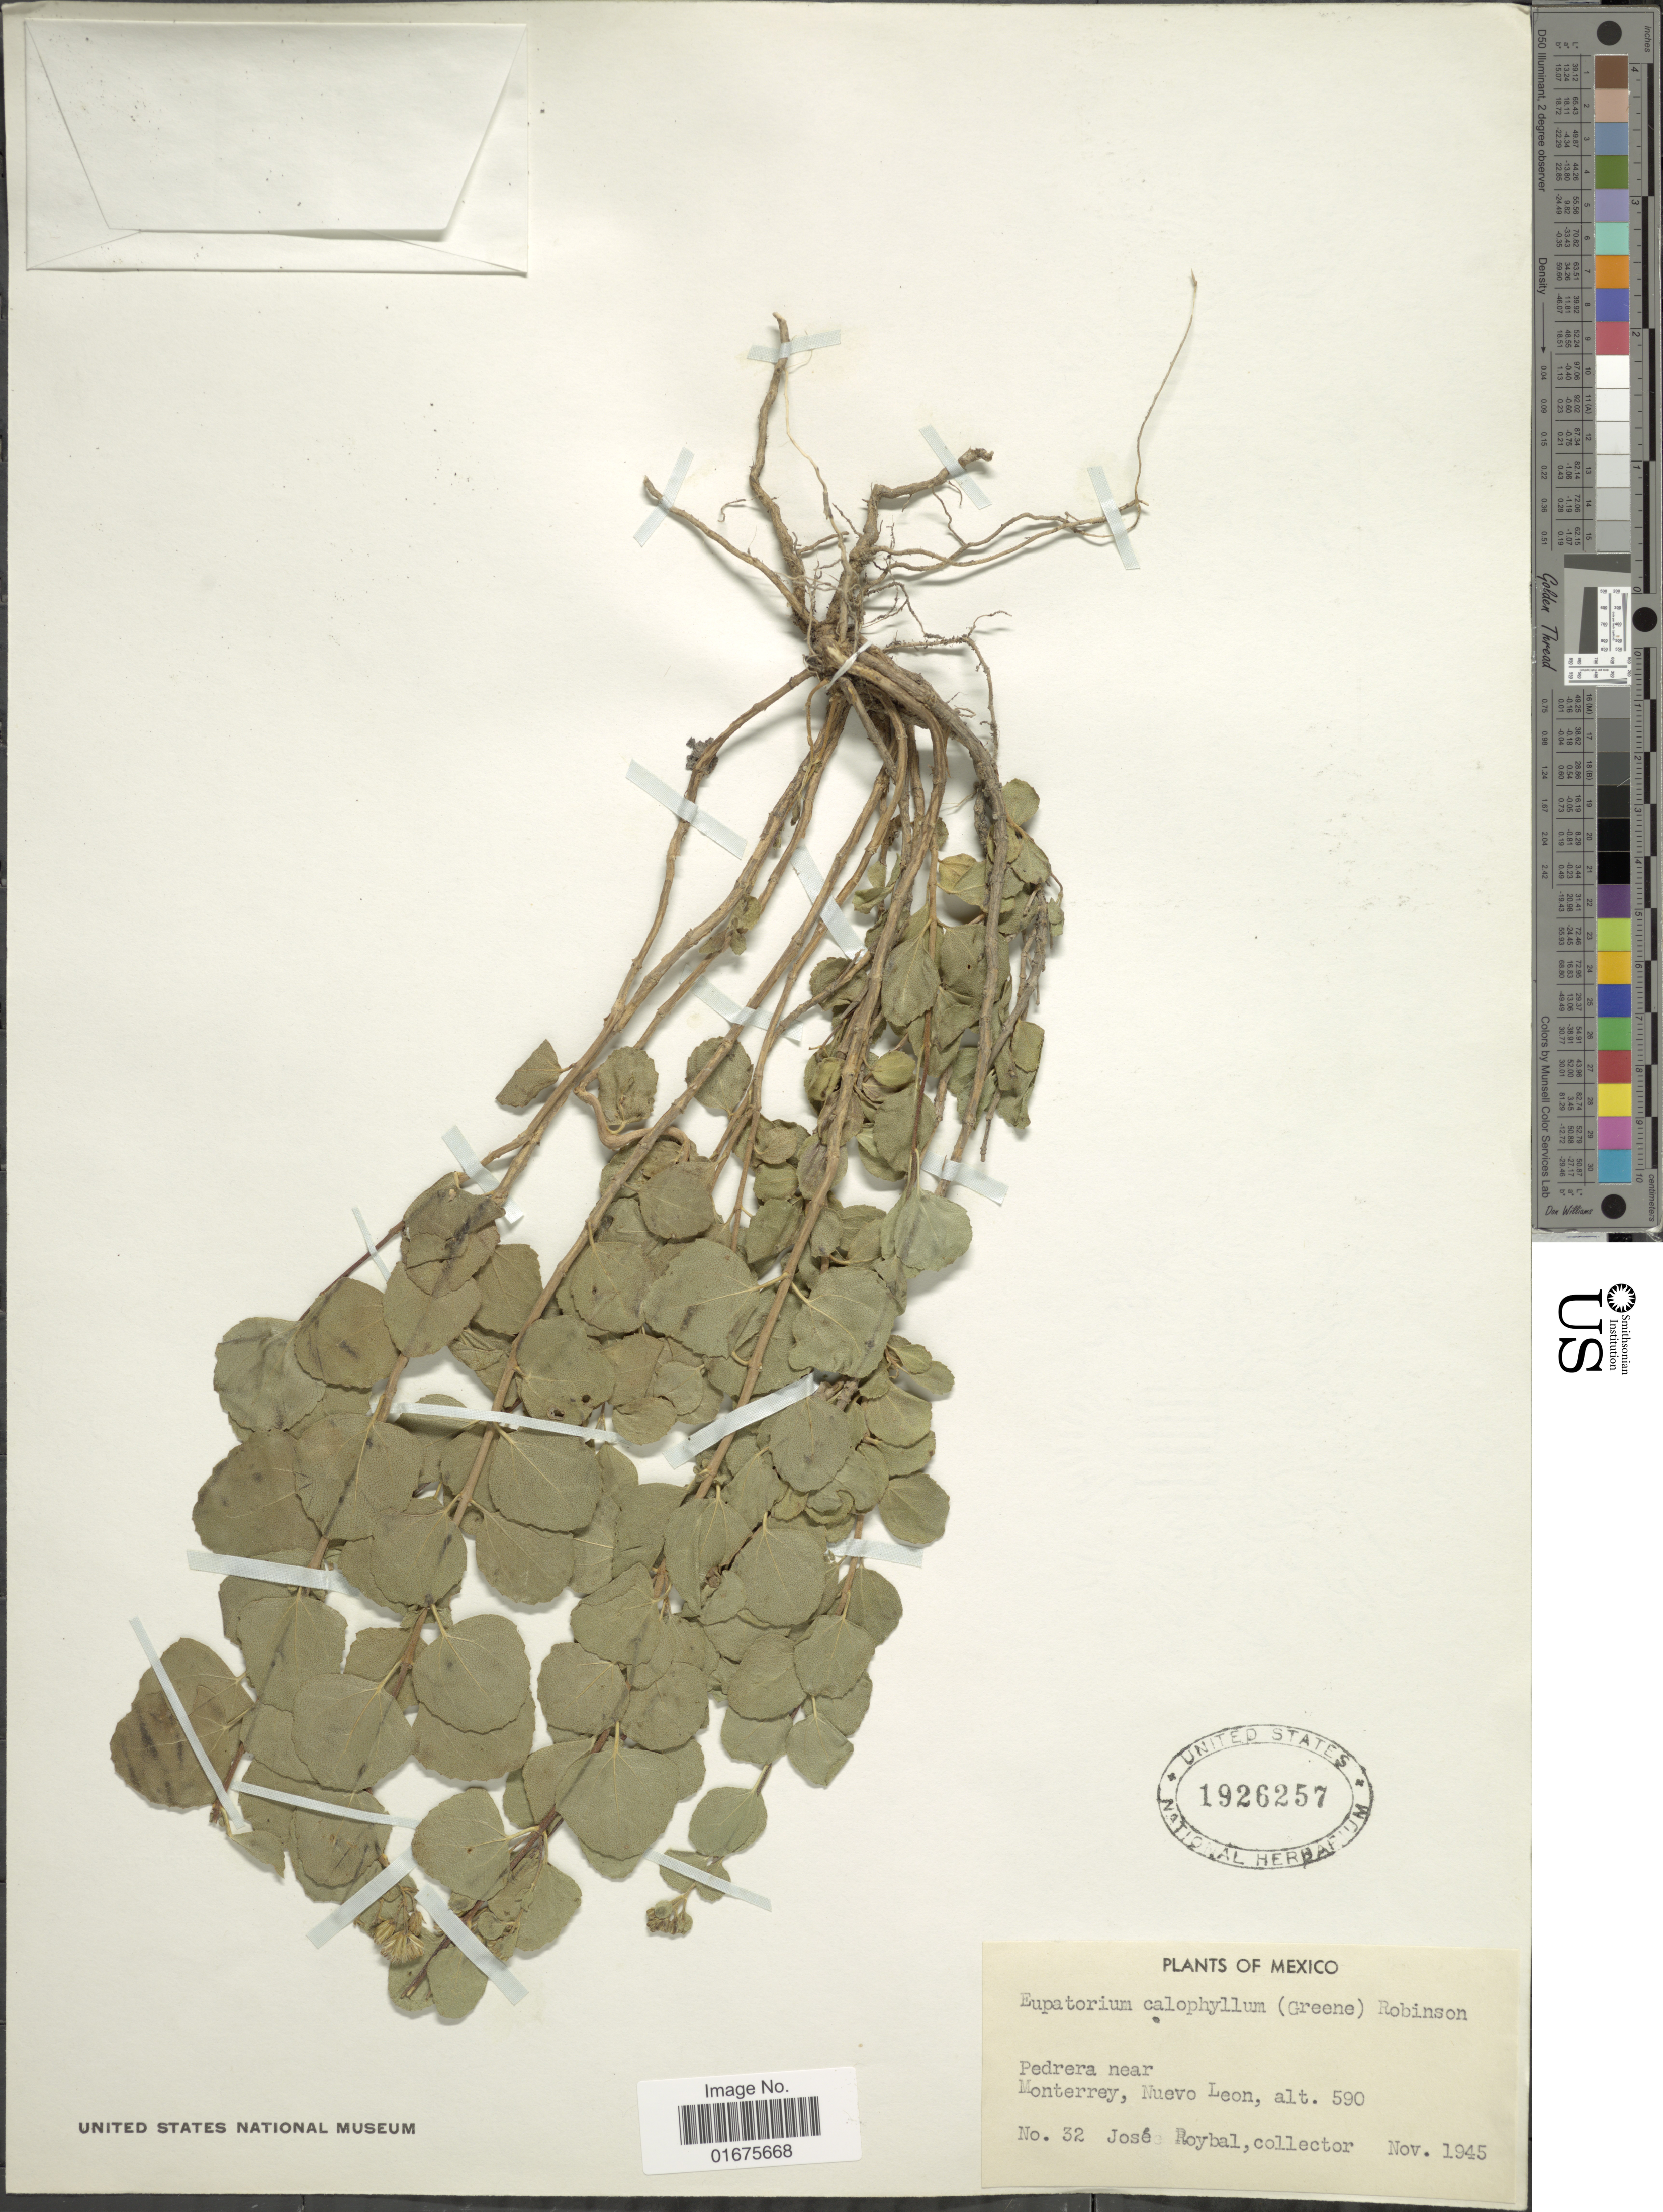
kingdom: Plantae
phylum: Tracheophyta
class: Magnoliopsida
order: Asterales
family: Asteraceae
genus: Ageratina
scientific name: Ageratina calophylla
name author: (B.L. Rob.) R.M. King & H. Rob.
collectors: J. J. Roybal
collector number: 32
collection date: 1945-11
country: Mexico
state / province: Nuevo León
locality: Pedrera near Monterrey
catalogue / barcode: US 1926257